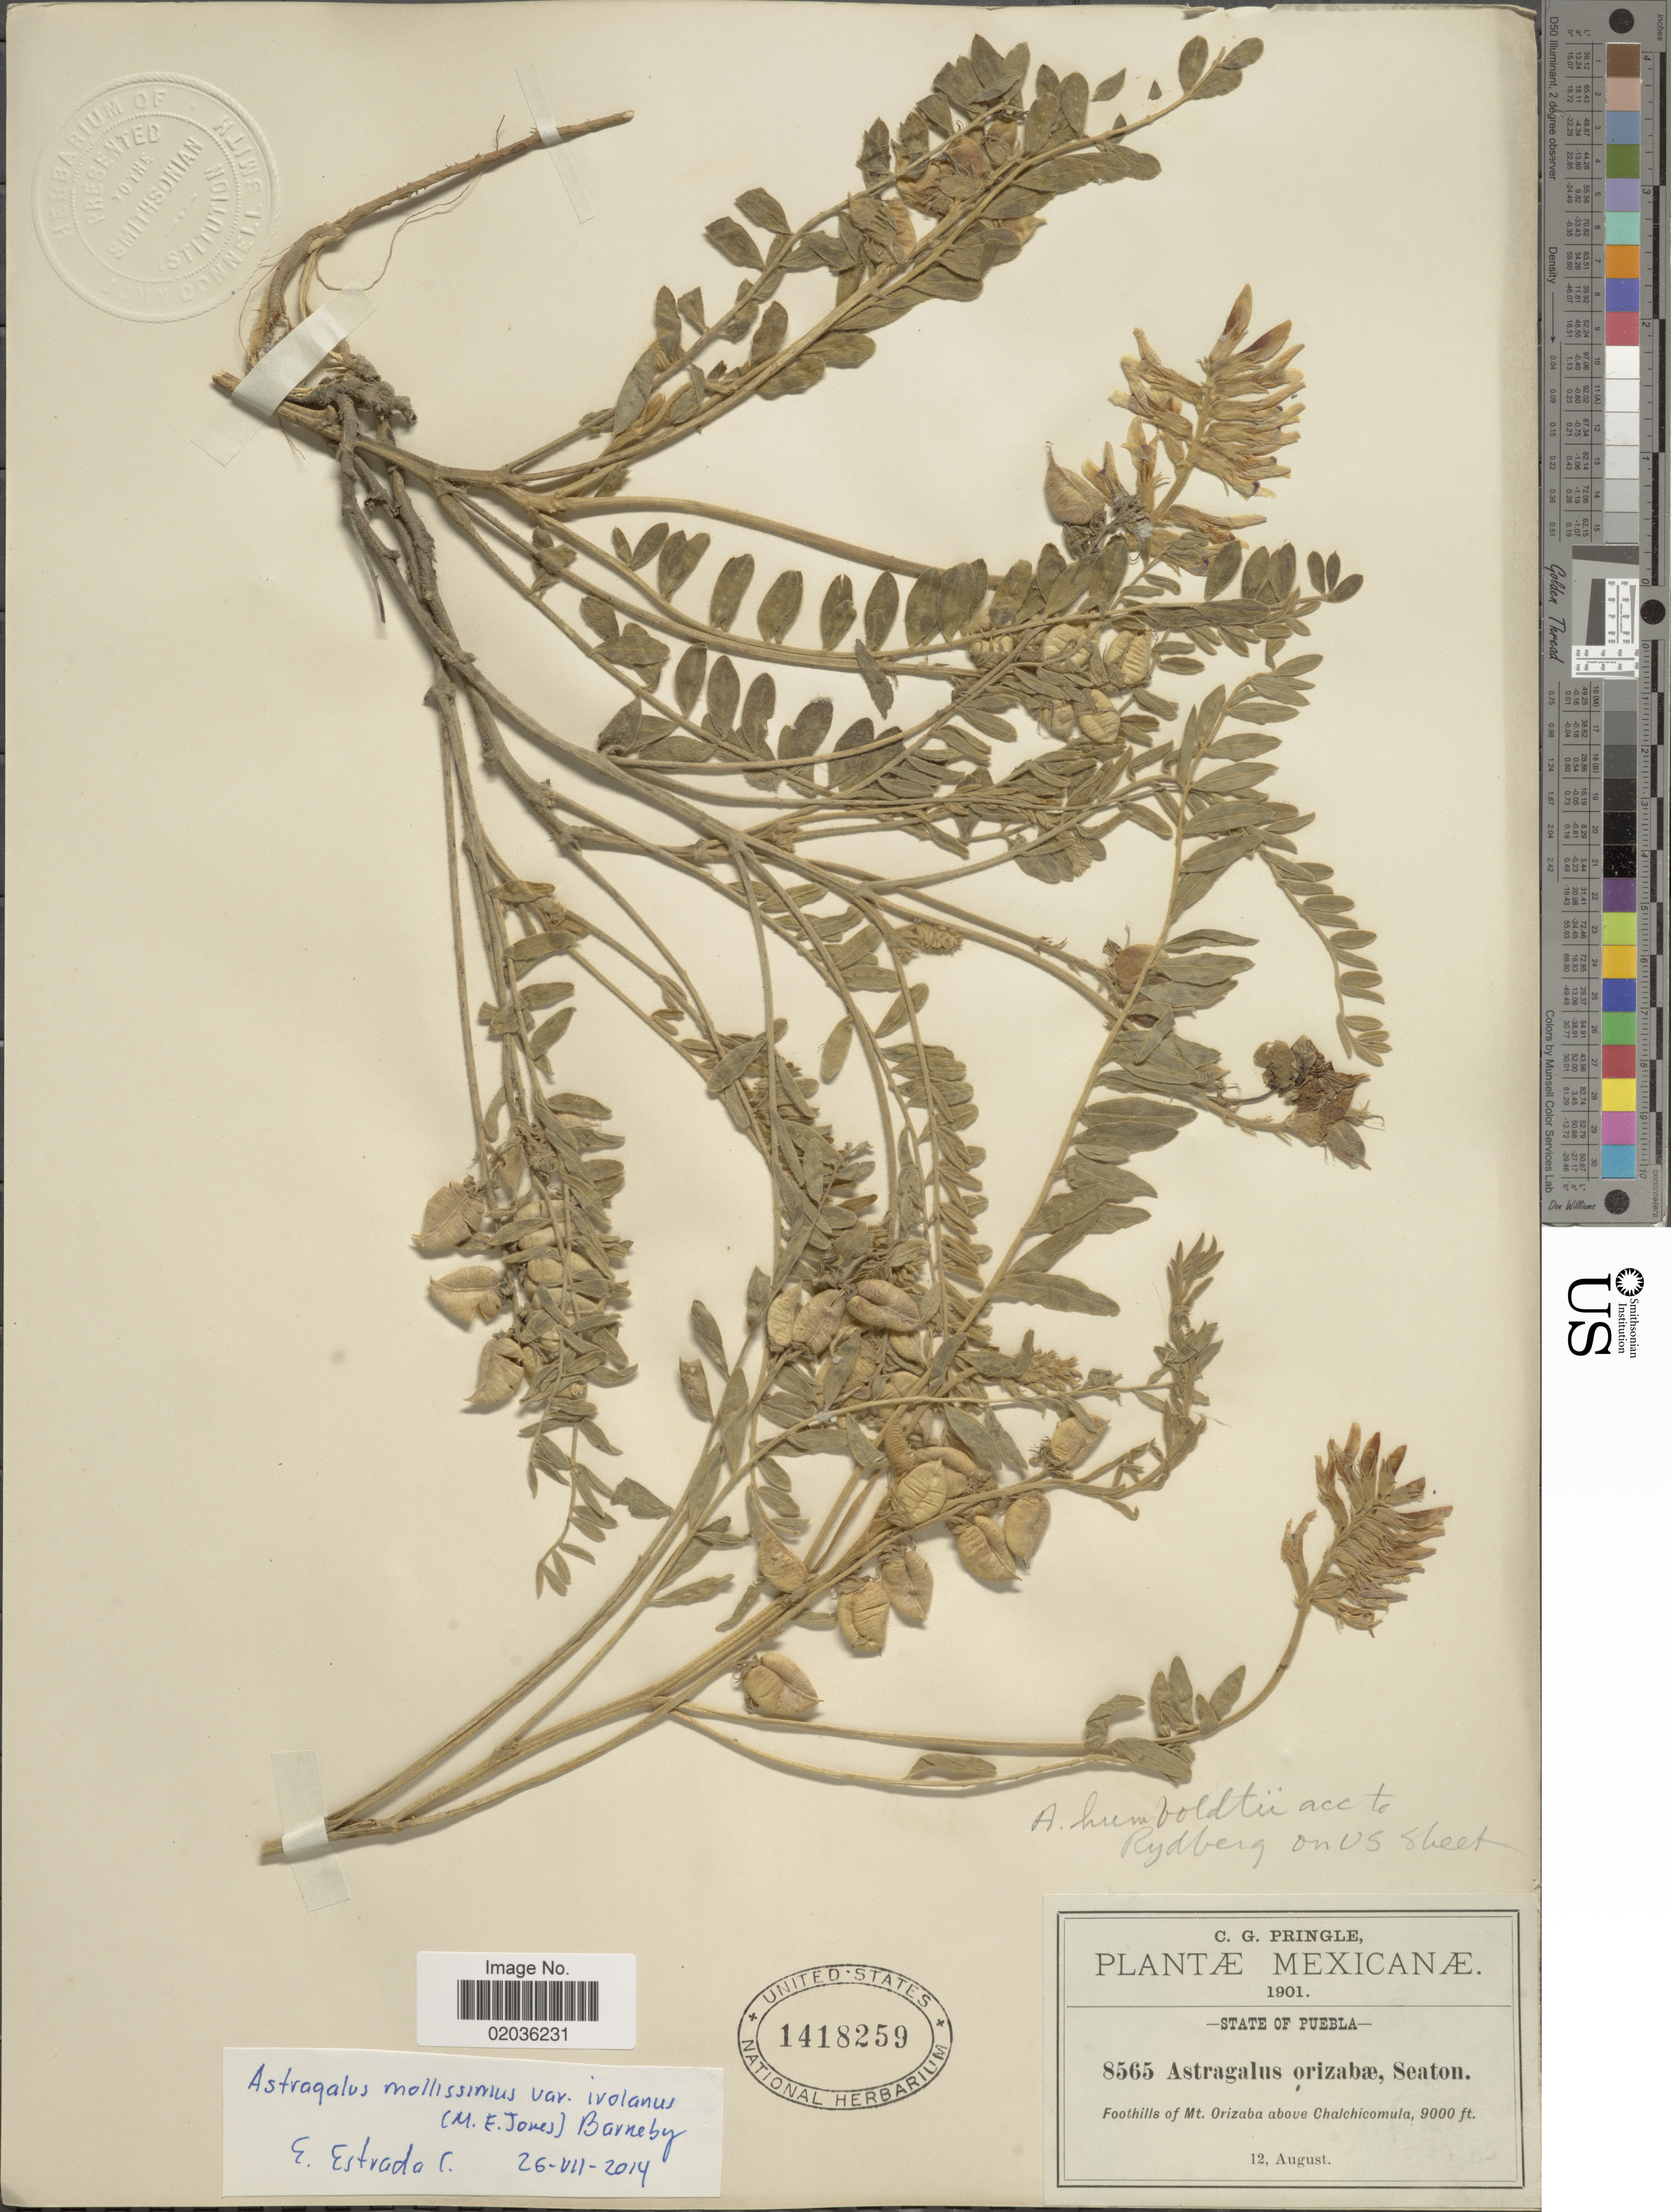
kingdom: Plantae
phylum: Tracheophyta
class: Magnoliopsida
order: Fabales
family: Fabaceae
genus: Astragalus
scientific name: Astragalus mollissimus var. irolanus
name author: (M.E. Jones) Barneby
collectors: C. G. Pringle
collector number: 8565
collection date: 1901-08-12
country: Mexico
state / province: Puebla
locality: Foothills of Mt Orizaba above Chalchicomula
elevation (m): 2743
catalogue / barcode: US 1418259